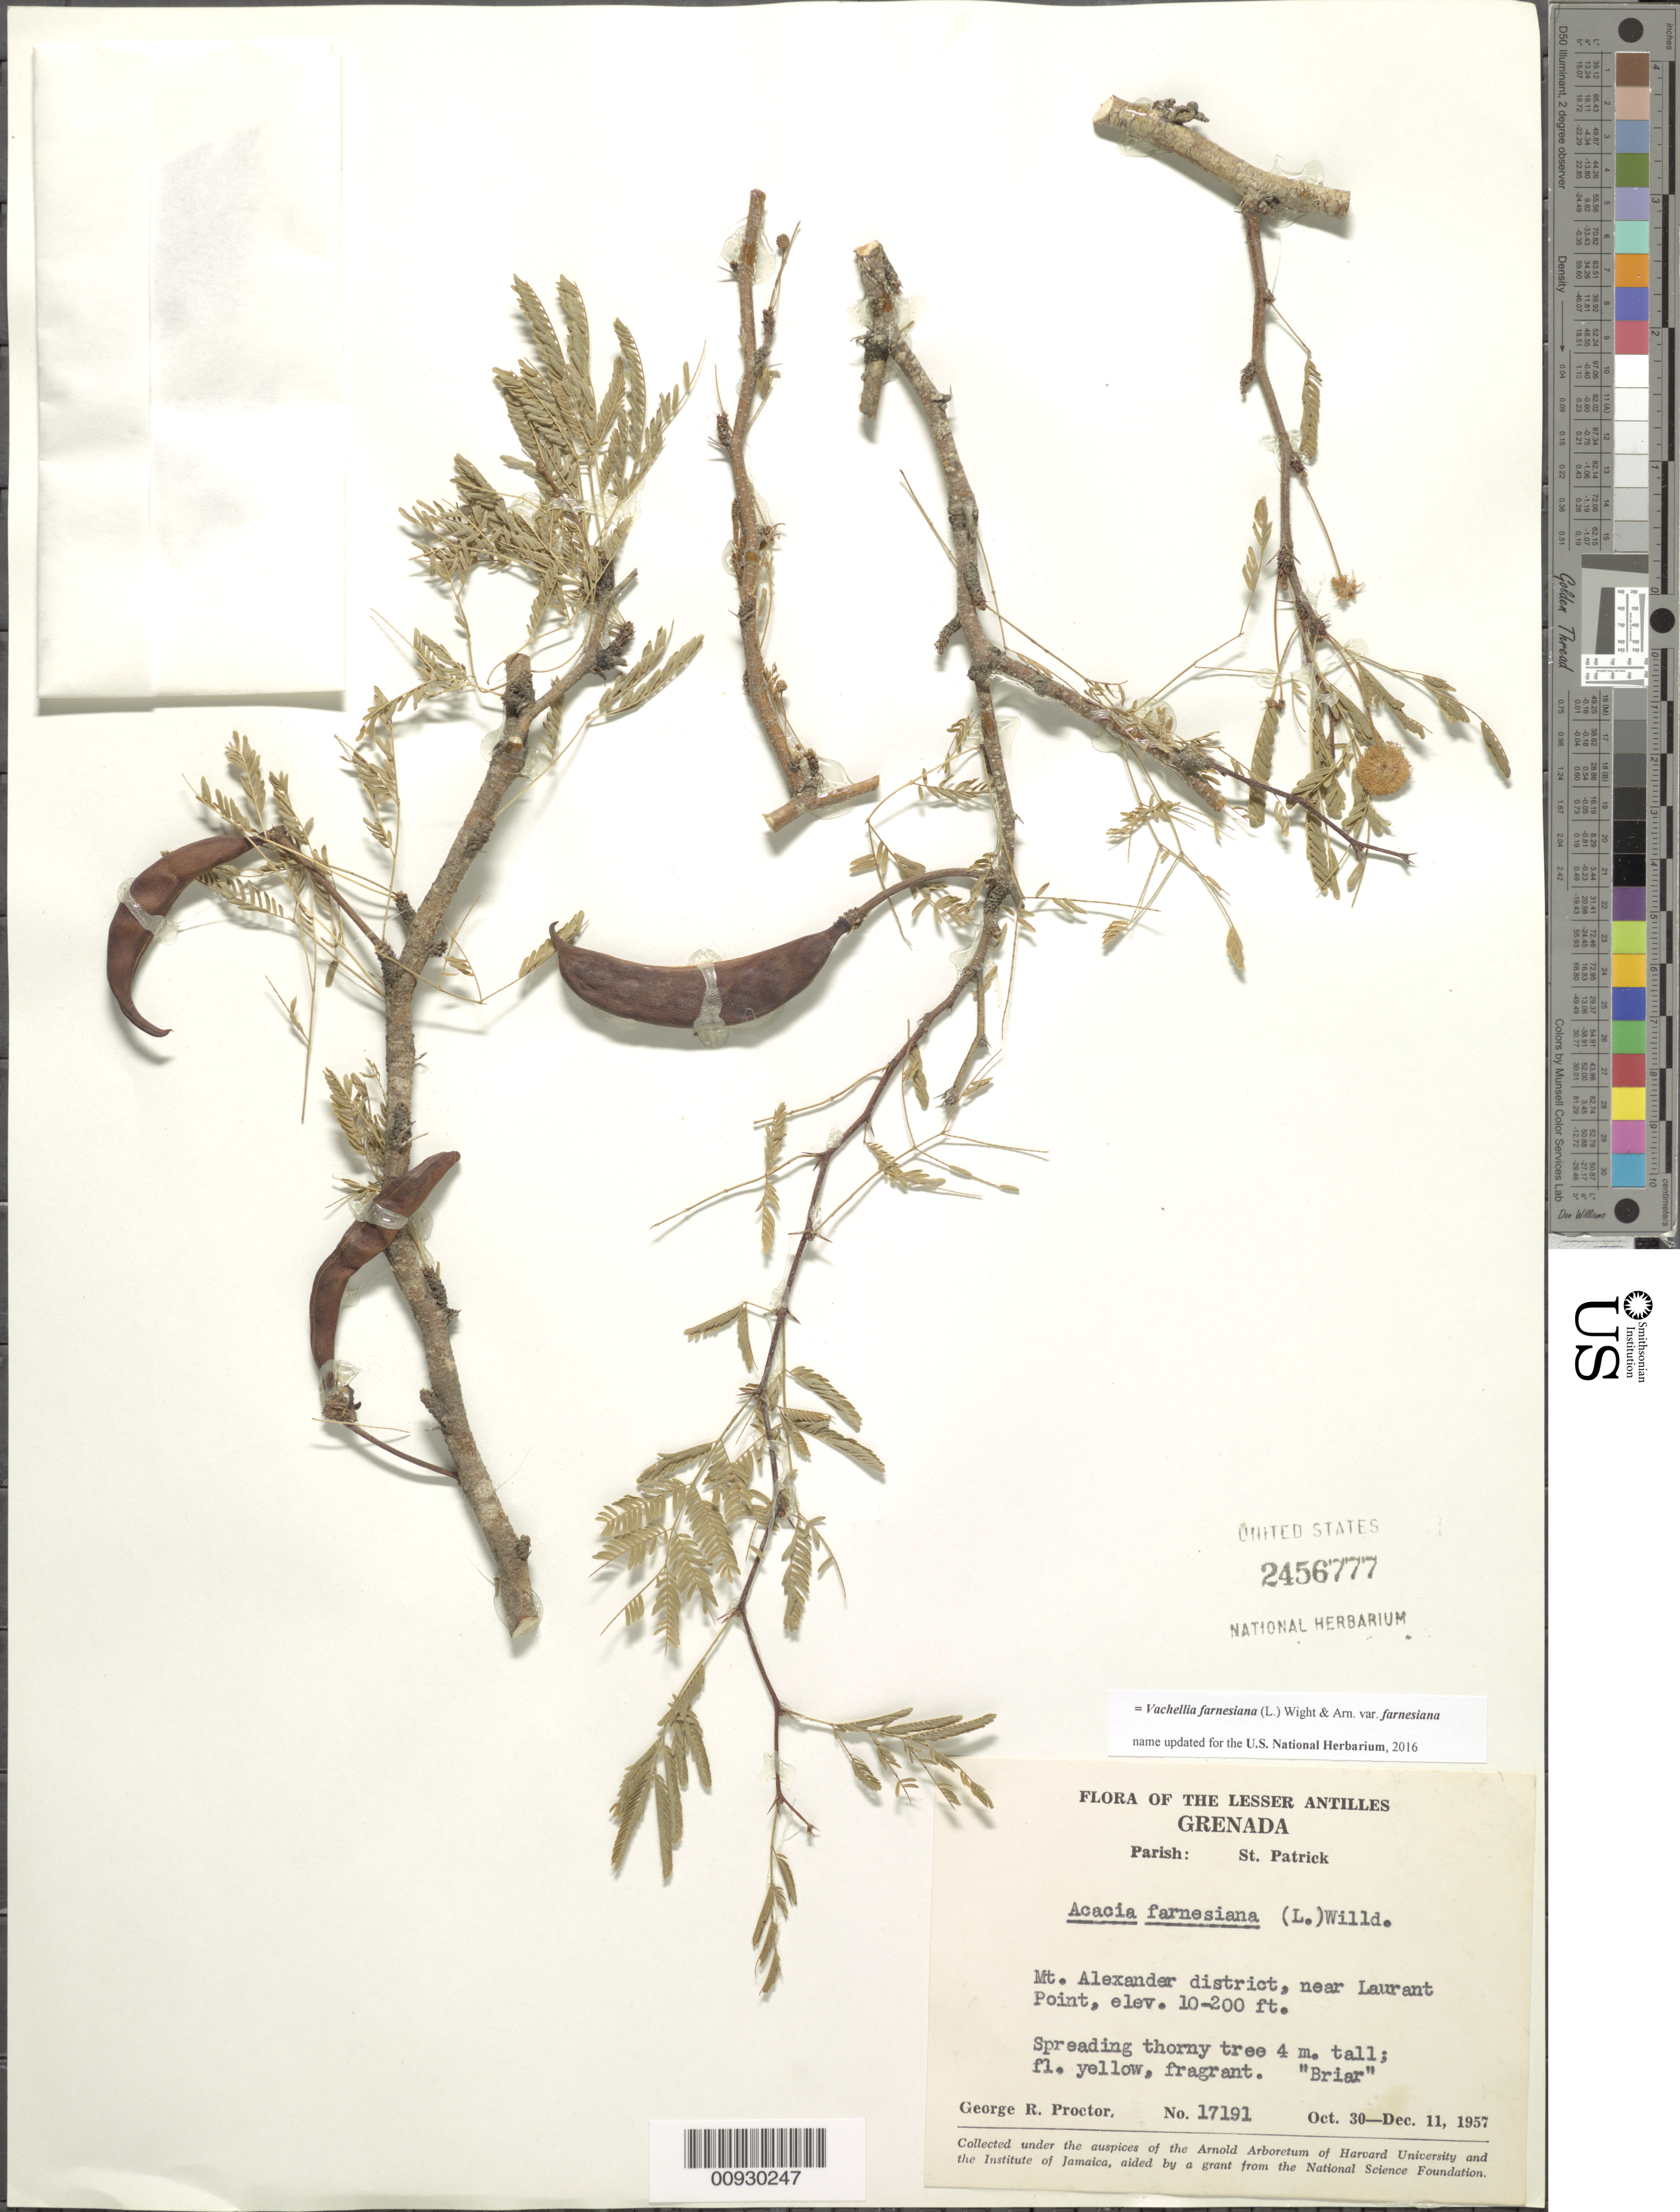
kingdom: Plantae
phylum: Tracheophyta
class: Magnoliopsida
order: Fabales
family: Fabaceae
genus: Vachellia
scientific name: Vachellia farnesiana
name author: (L.) Wight & Arn.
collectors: G. R. Proctor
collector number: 17191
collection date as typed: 30 Oct 1957 to 11 Dec 1957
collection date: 1957-10-30/1957-12-11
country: Grenada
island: Grenada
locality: Mt. Alexander district, near Laurant Point.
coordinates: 0 N, 0 E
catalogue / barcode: US 2456777